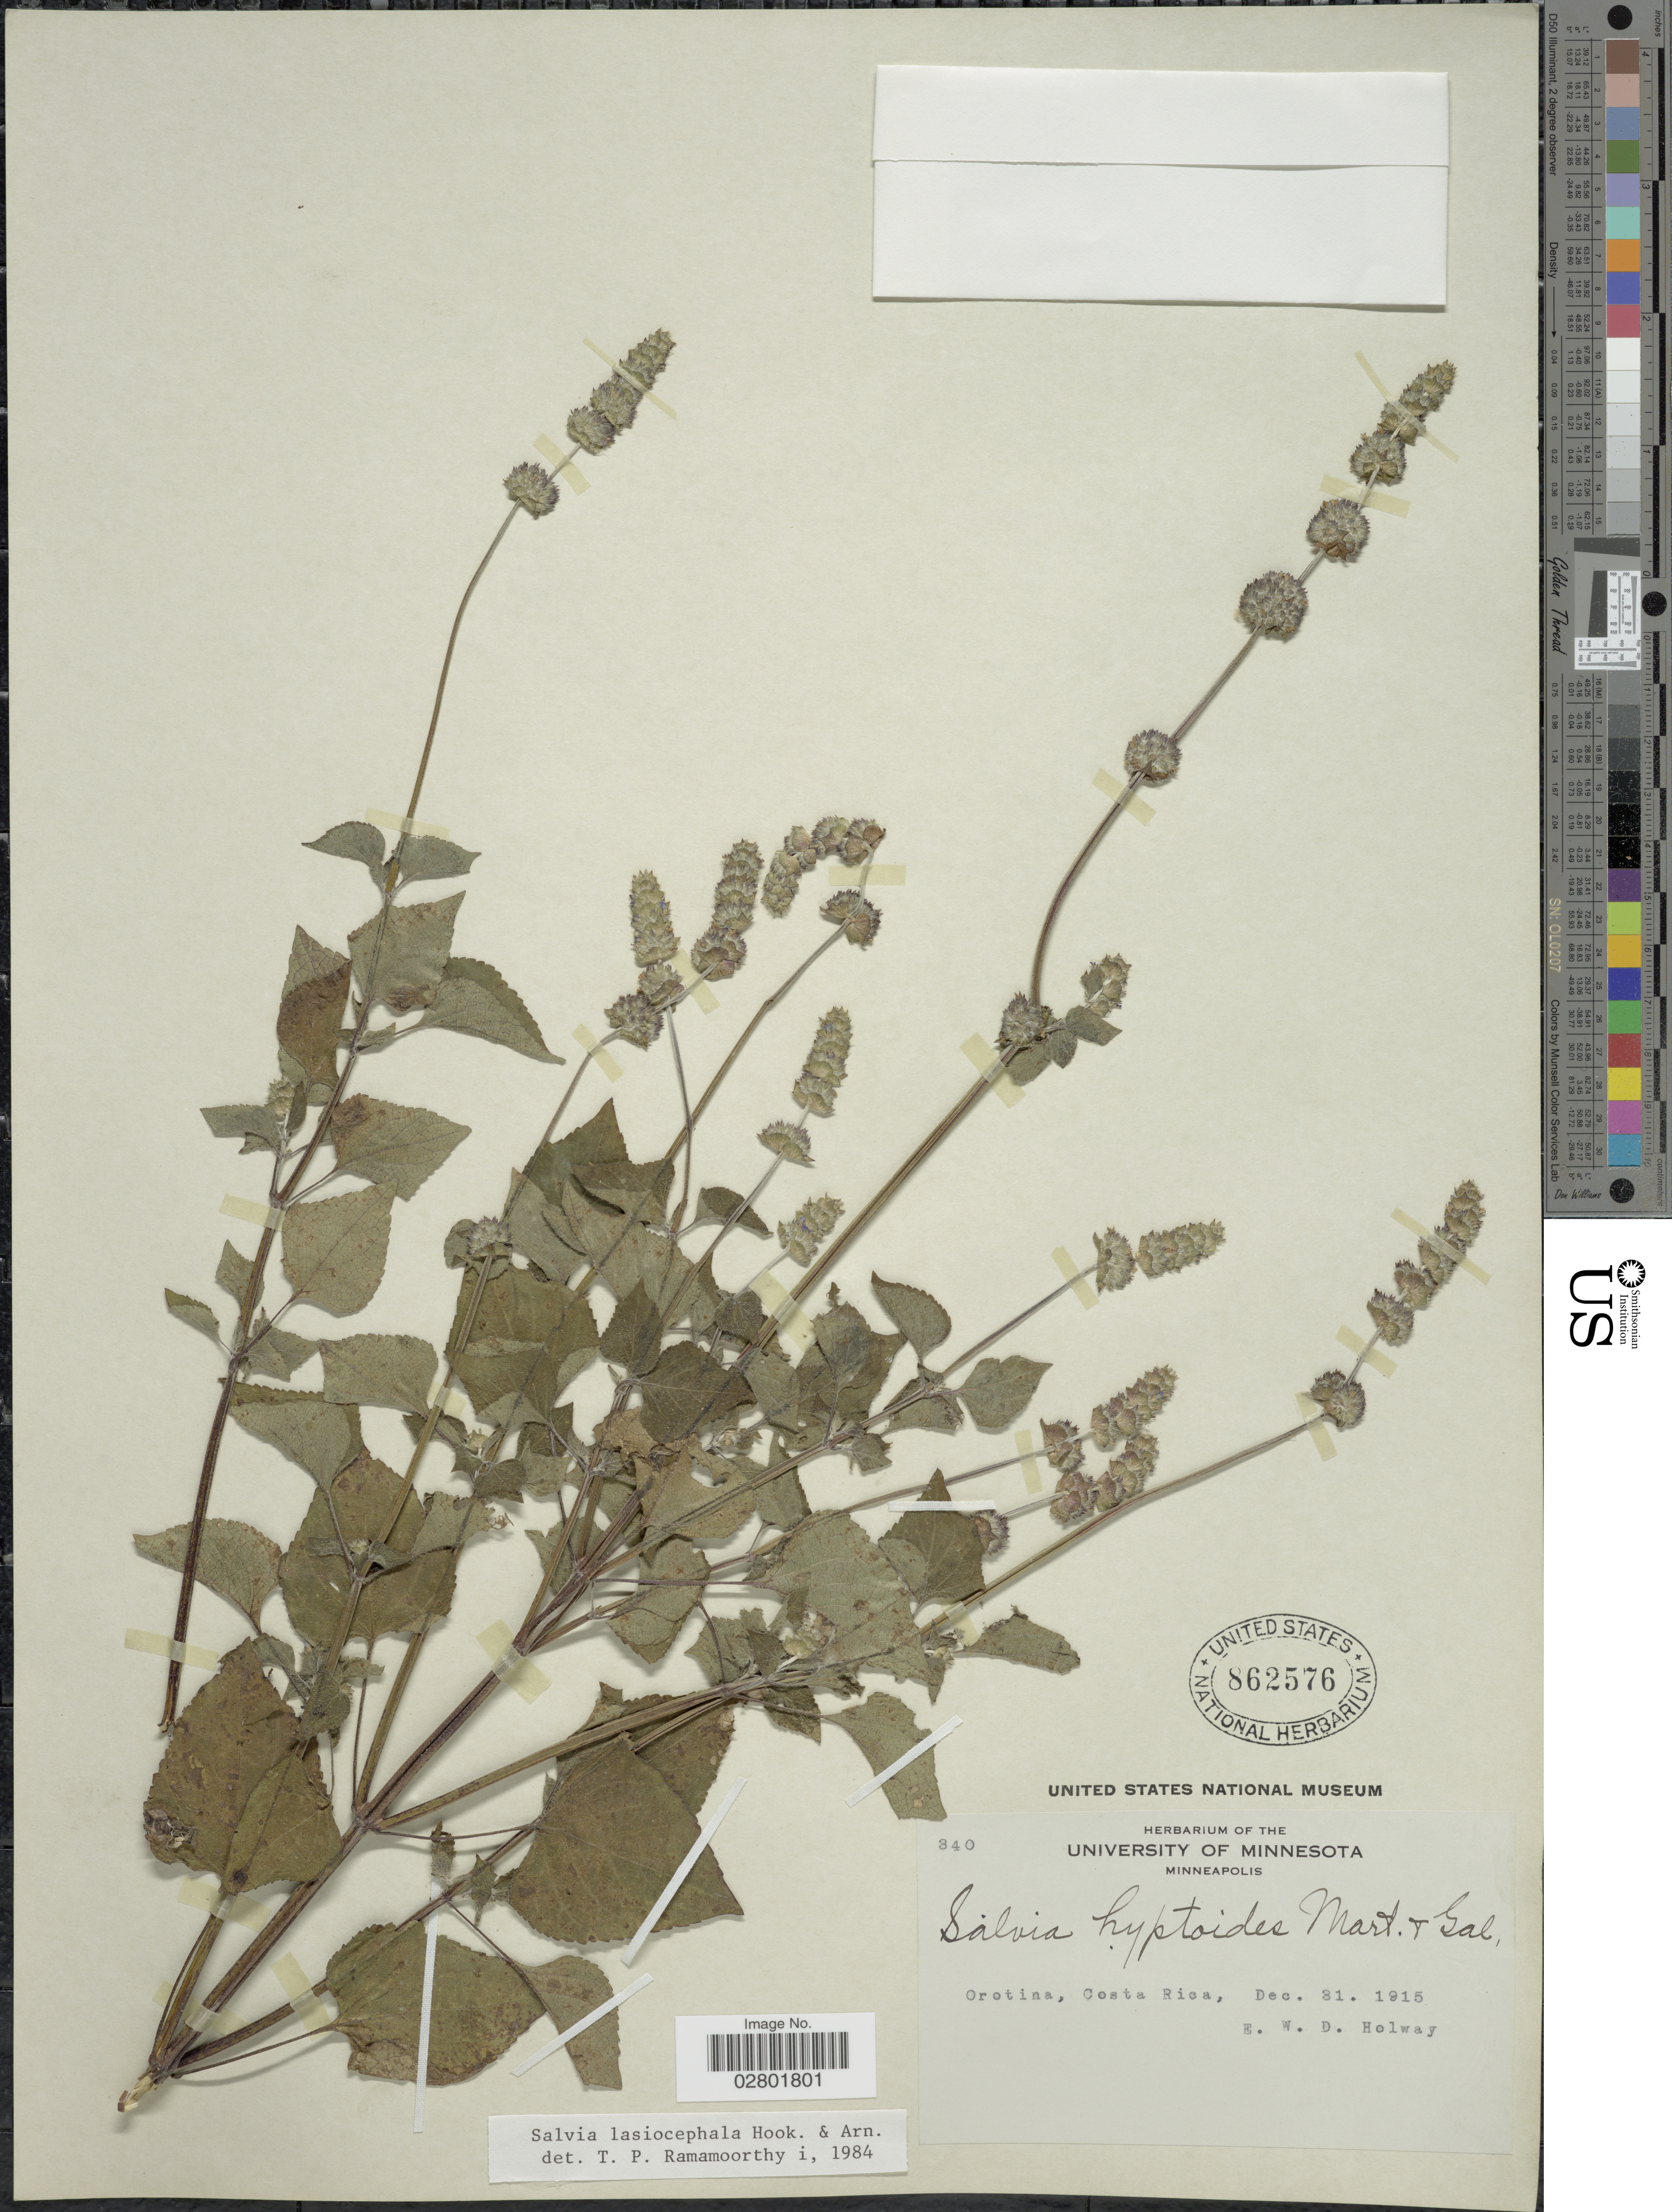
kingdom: Plantae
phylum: Tracheophyta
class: Magnoliopsida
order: Lamiales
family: Lamiaceae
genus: Salvia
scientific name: Salvia lasiocephala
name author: Hook. & Arn.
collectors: E. W. D. Holway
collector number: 340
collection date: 1915-12-31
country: Costa Rica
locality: Orotina.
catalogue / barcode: US 862576